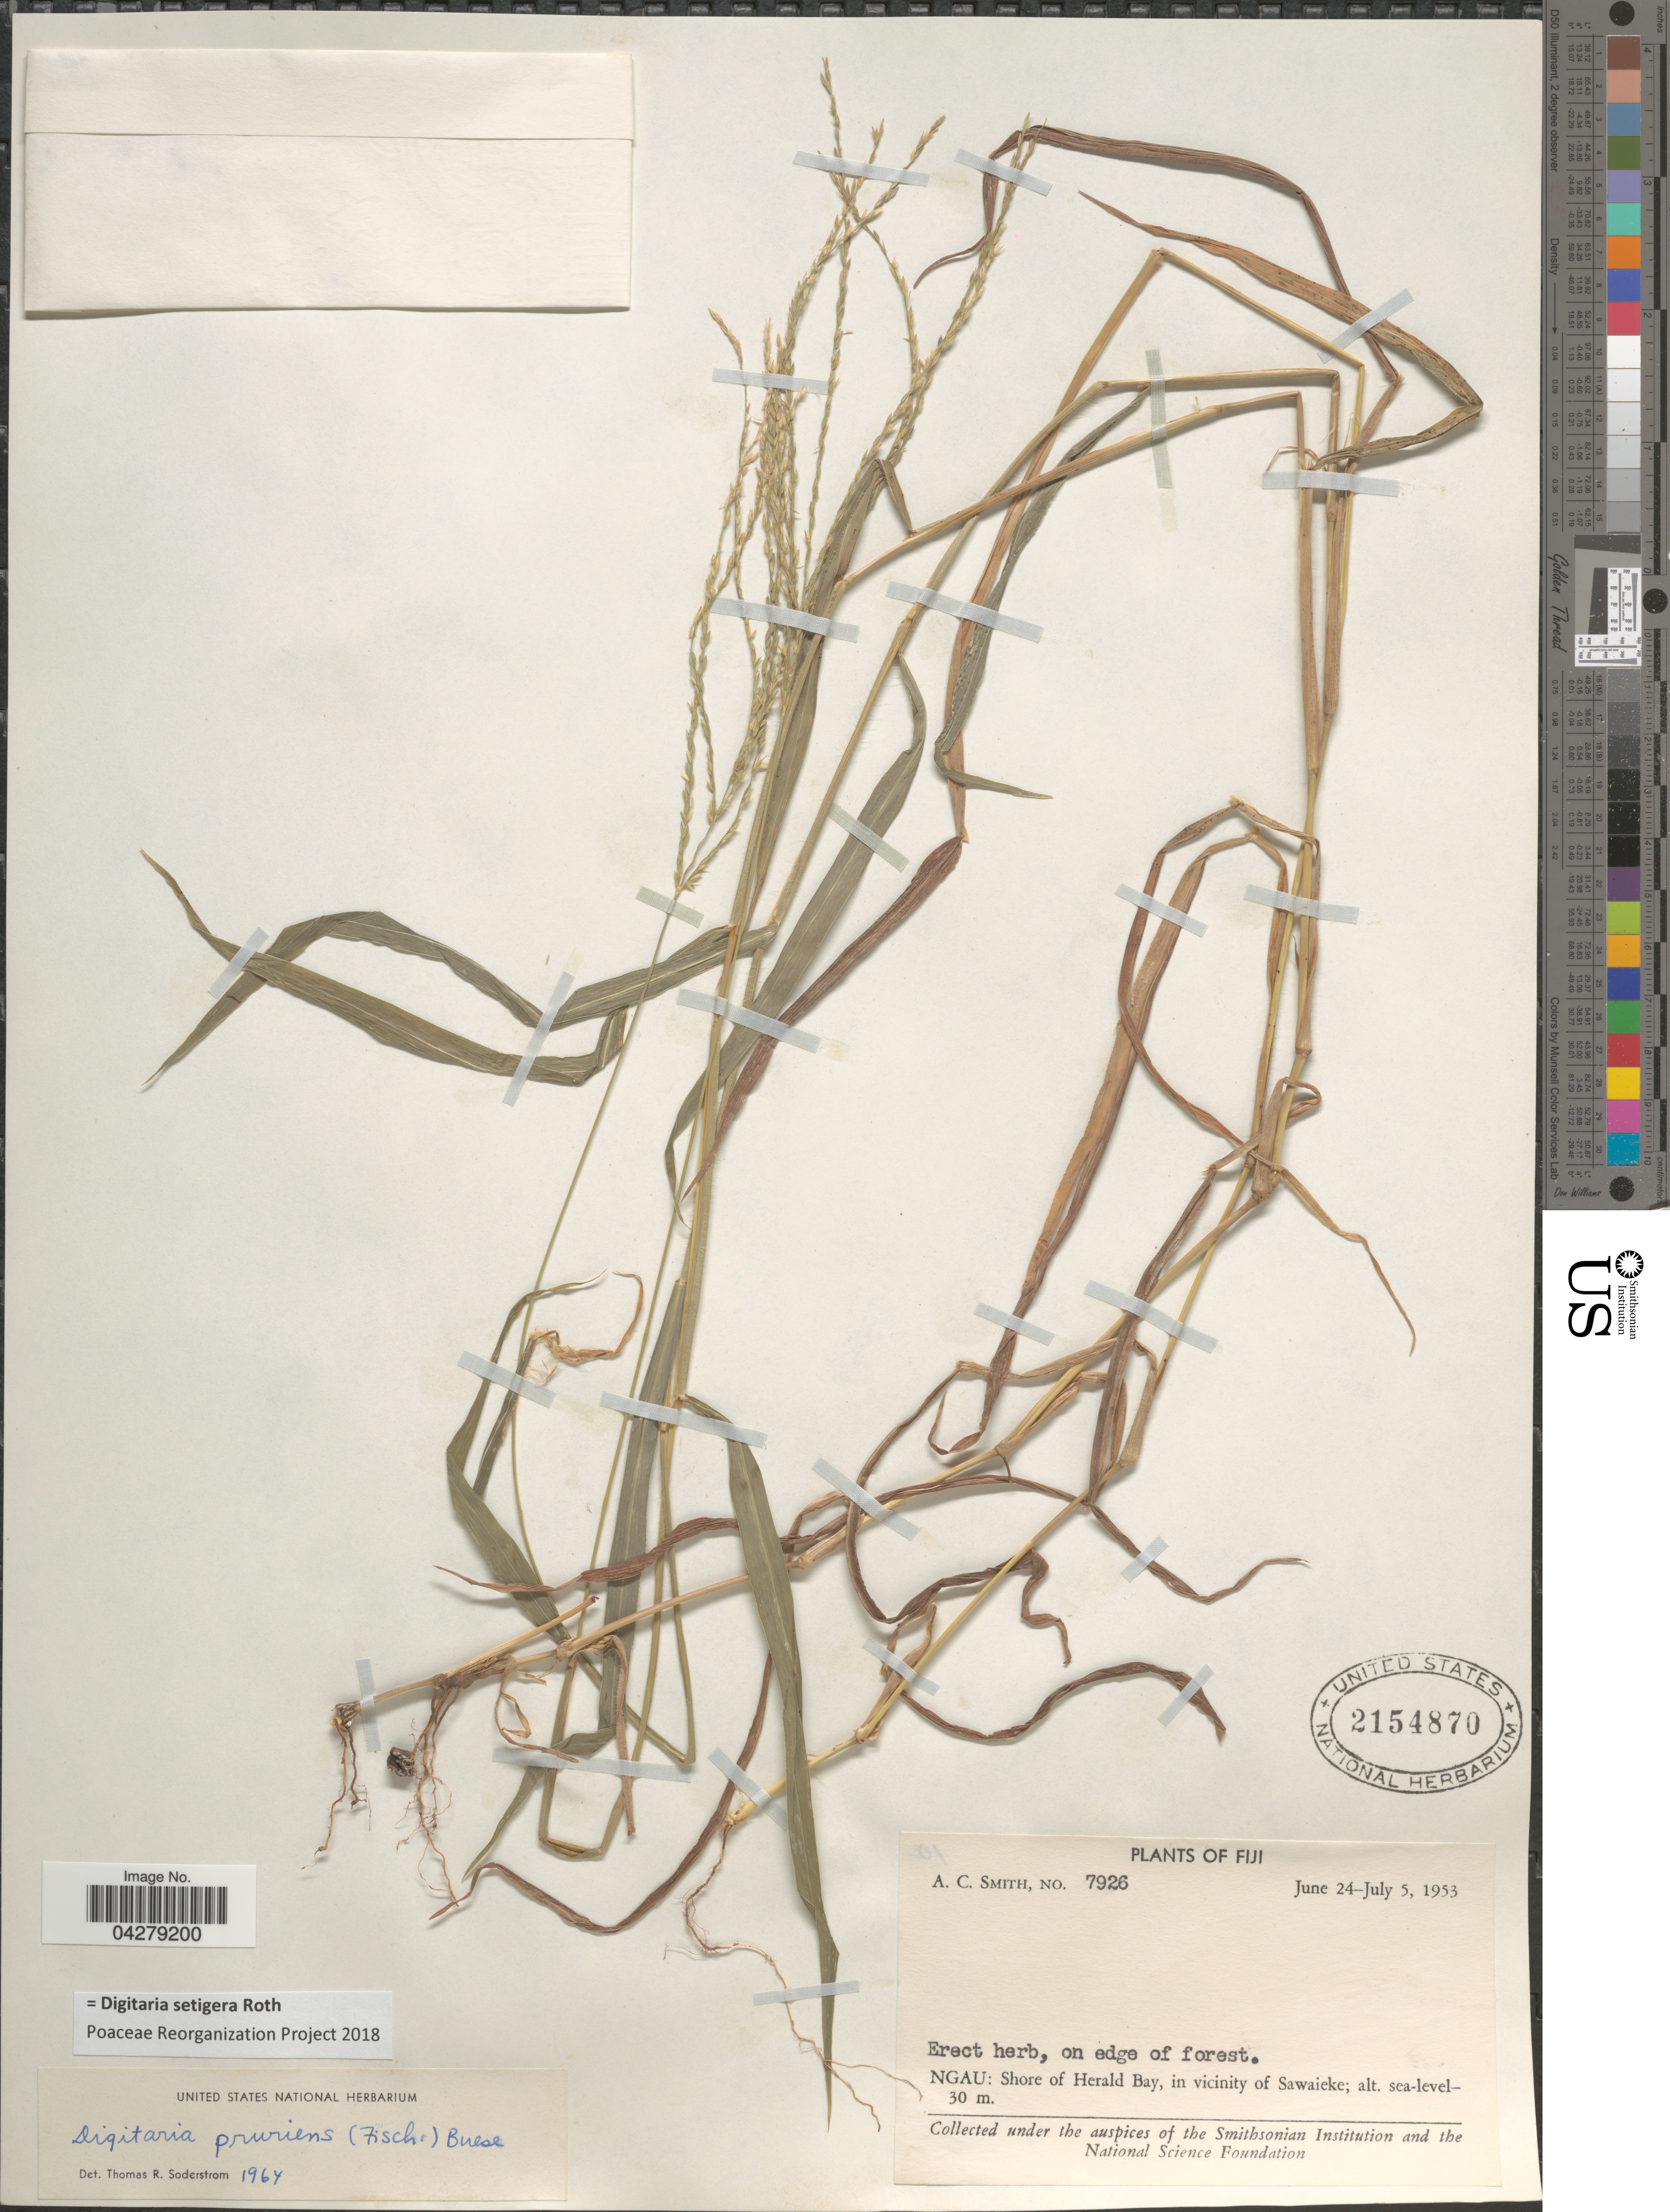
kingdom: Plantae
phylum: Tracheophyta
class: Liliopsida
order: Poales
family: Poaceae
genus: Digitaria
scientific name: Digitaria setigera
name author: Roth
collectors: A. C. Smith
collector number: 7926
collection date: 1953-06-24/1953-07-05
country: Fiji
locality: Ngau: Shore of Herald Bay, in vicinity of Sawaieke.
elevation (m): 0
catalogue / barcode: US 2154870